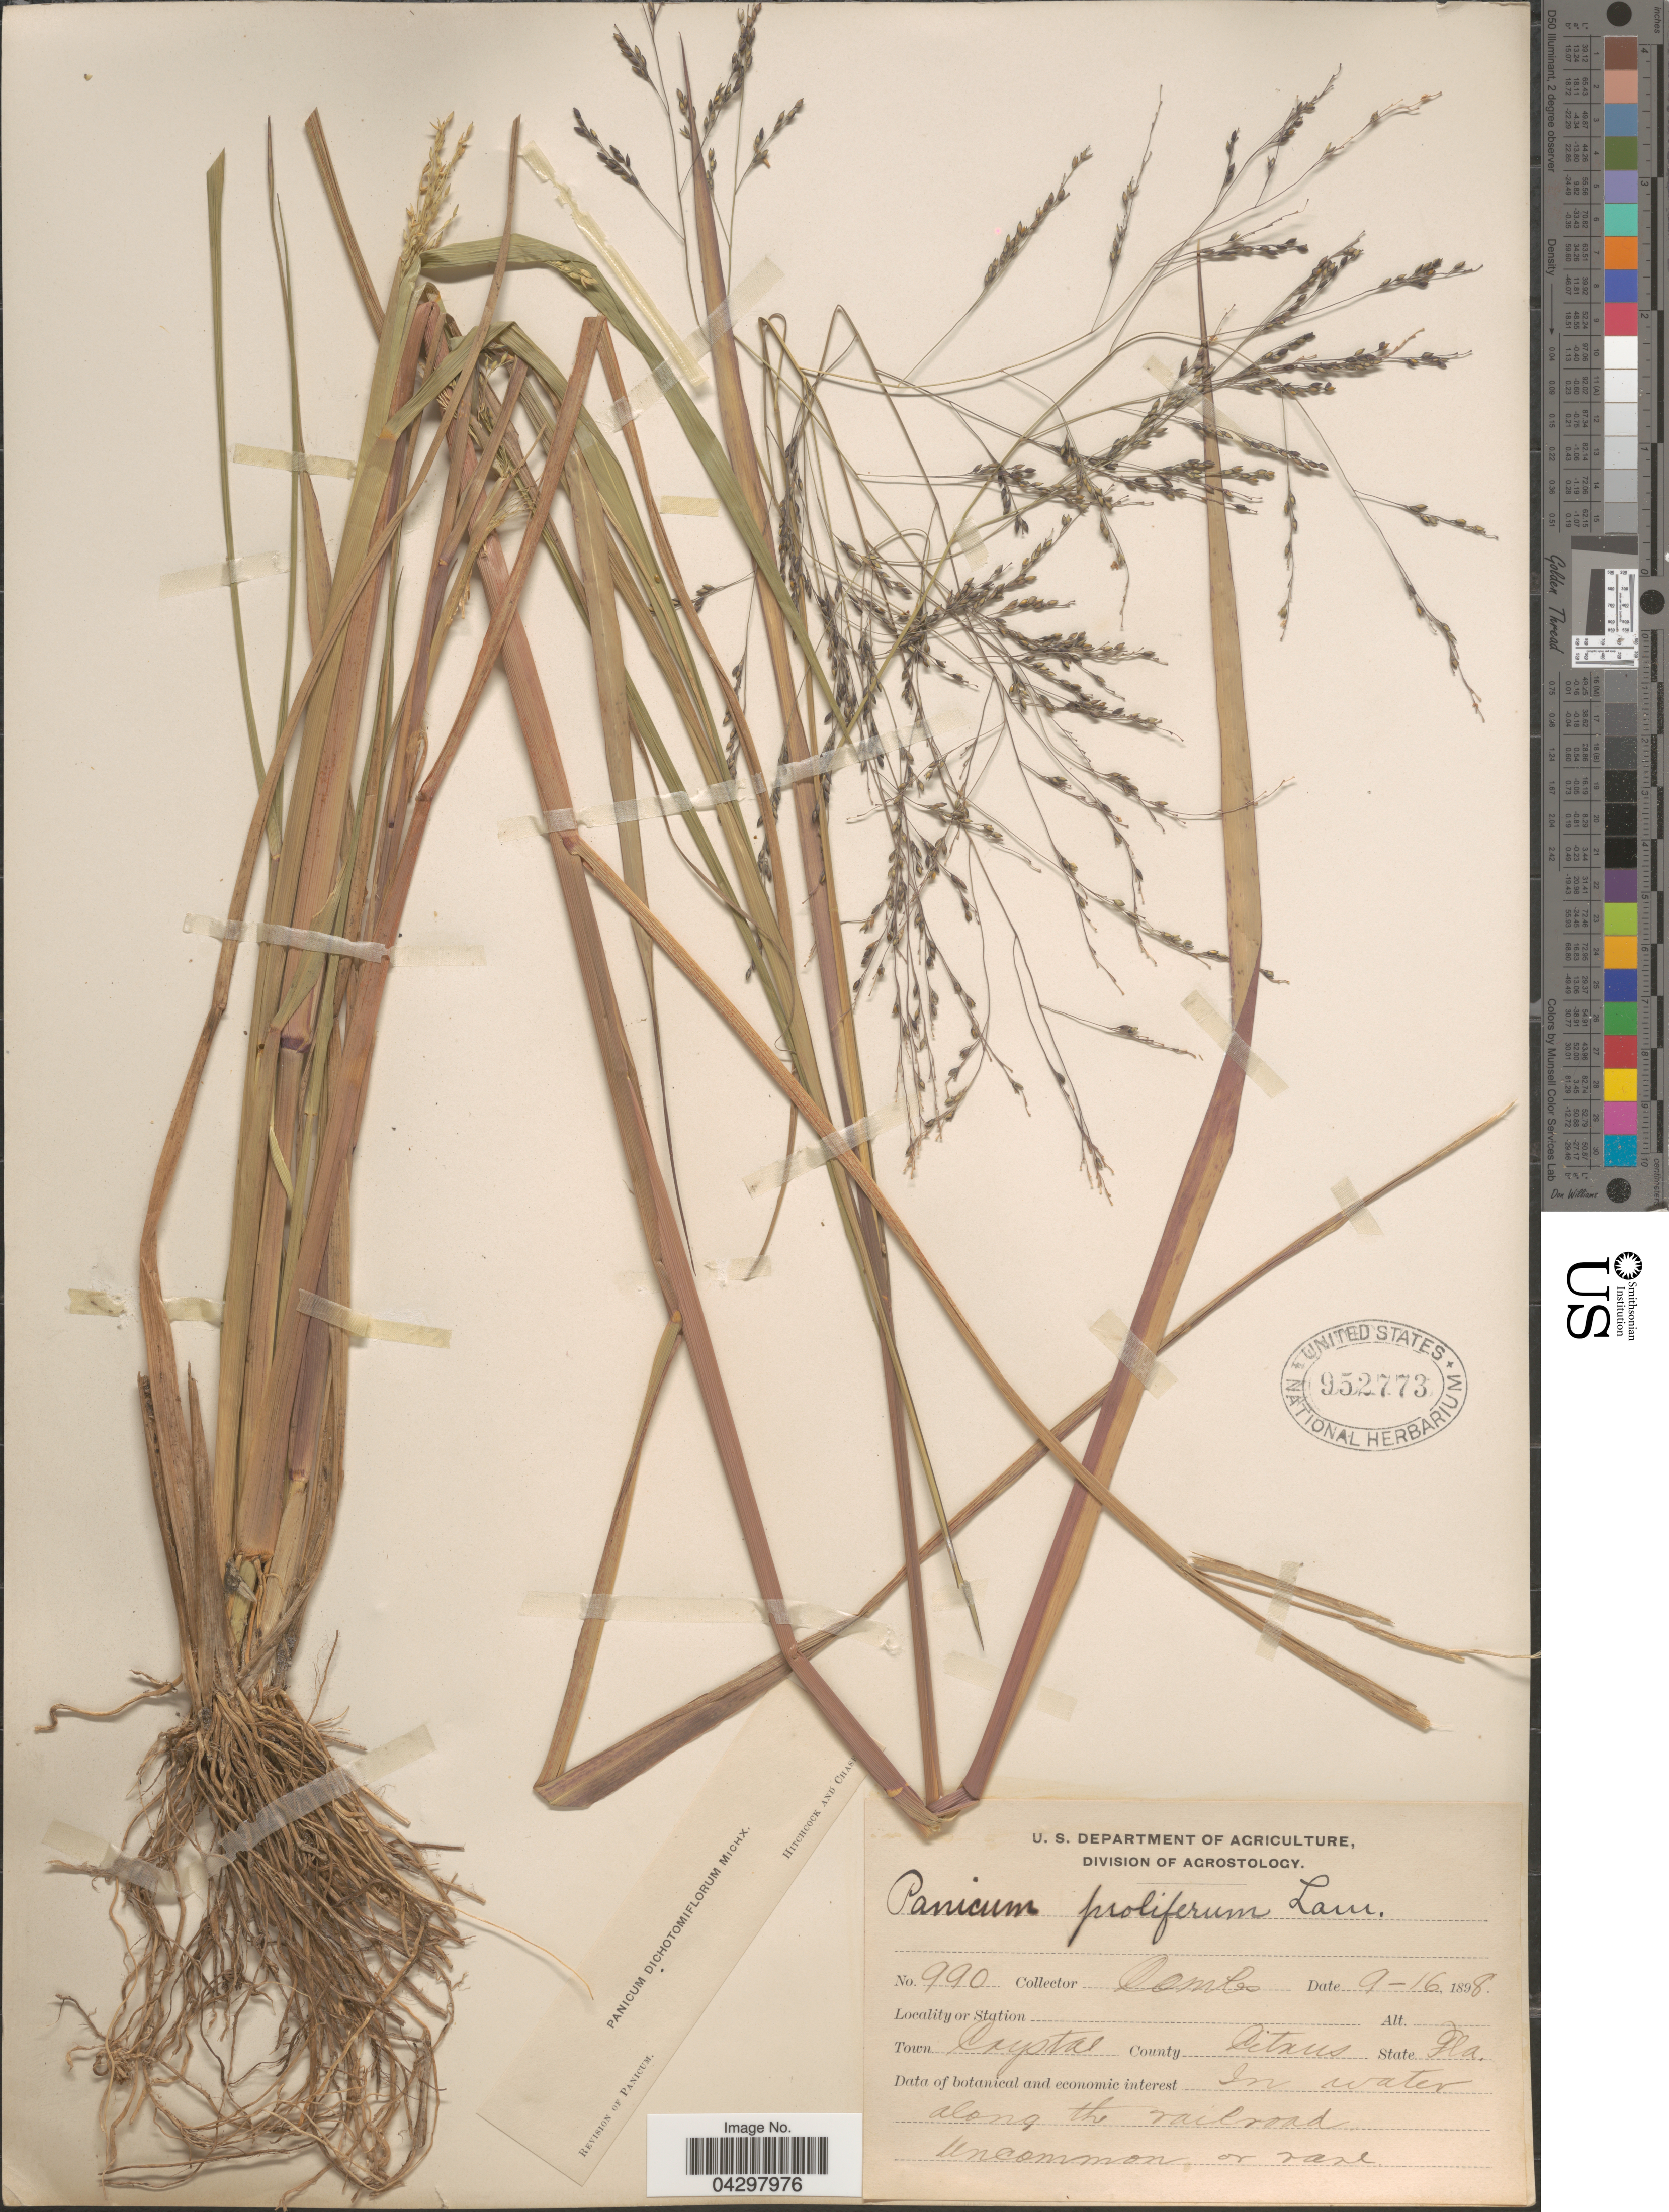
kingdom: Plantae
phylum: Tracheophyta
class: Liliopsida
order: Poales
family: Poaceae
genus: Panicum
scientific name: Panicum dichotomiflorum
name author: Michx.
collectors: -. Combs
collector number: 990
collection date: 1898-09-16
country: United States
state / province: Florida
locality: Town Crystal. County Citrus.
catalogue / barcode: US 952773